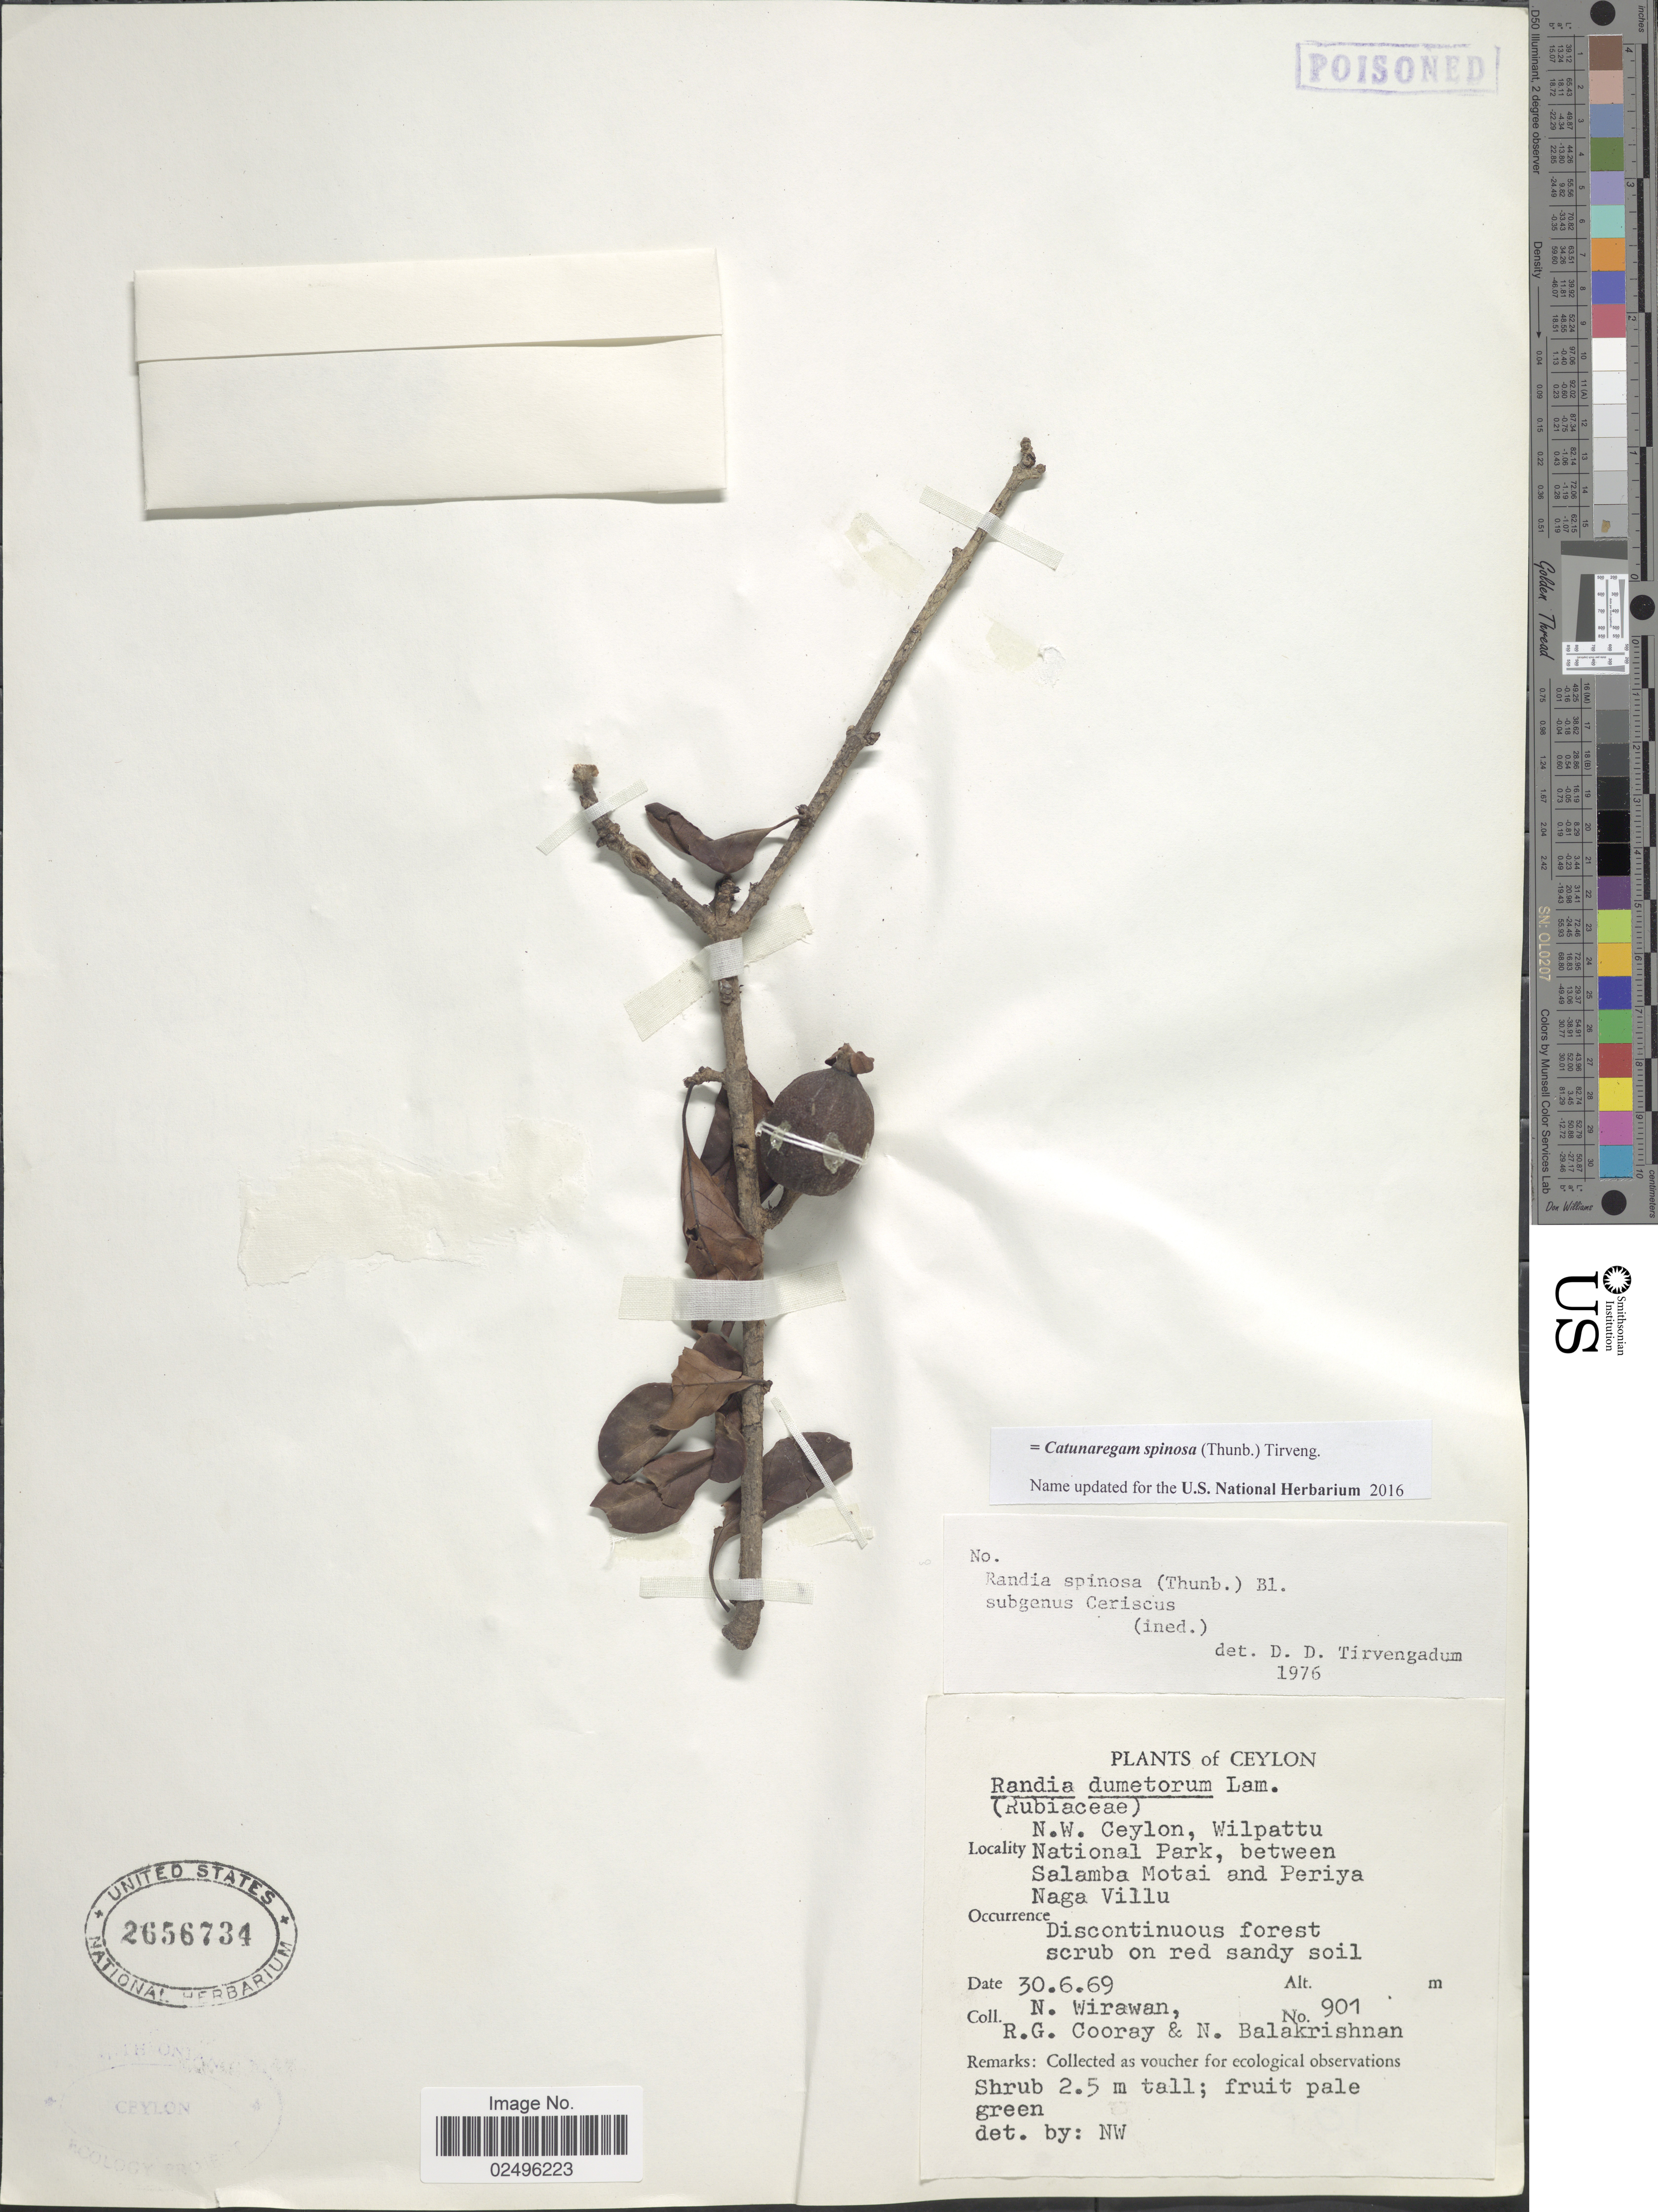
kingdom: Plantae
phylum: Tracheophyta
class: Magnoliopsida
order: Gentianales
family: Rubiaceae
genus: Catunaregam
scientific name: Catunaregam spinosa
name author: (Thunb.) Tirveng.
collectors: N. Wirawan, R. Cooray & N. Balakrishnan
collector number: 901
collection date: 1969-06-30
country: Sri Lanka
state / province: North Western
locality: N. W. Ceylon. Wilpattu National Park, between Salamba Motai and Periya Naga Villu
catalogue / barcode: US 2656734